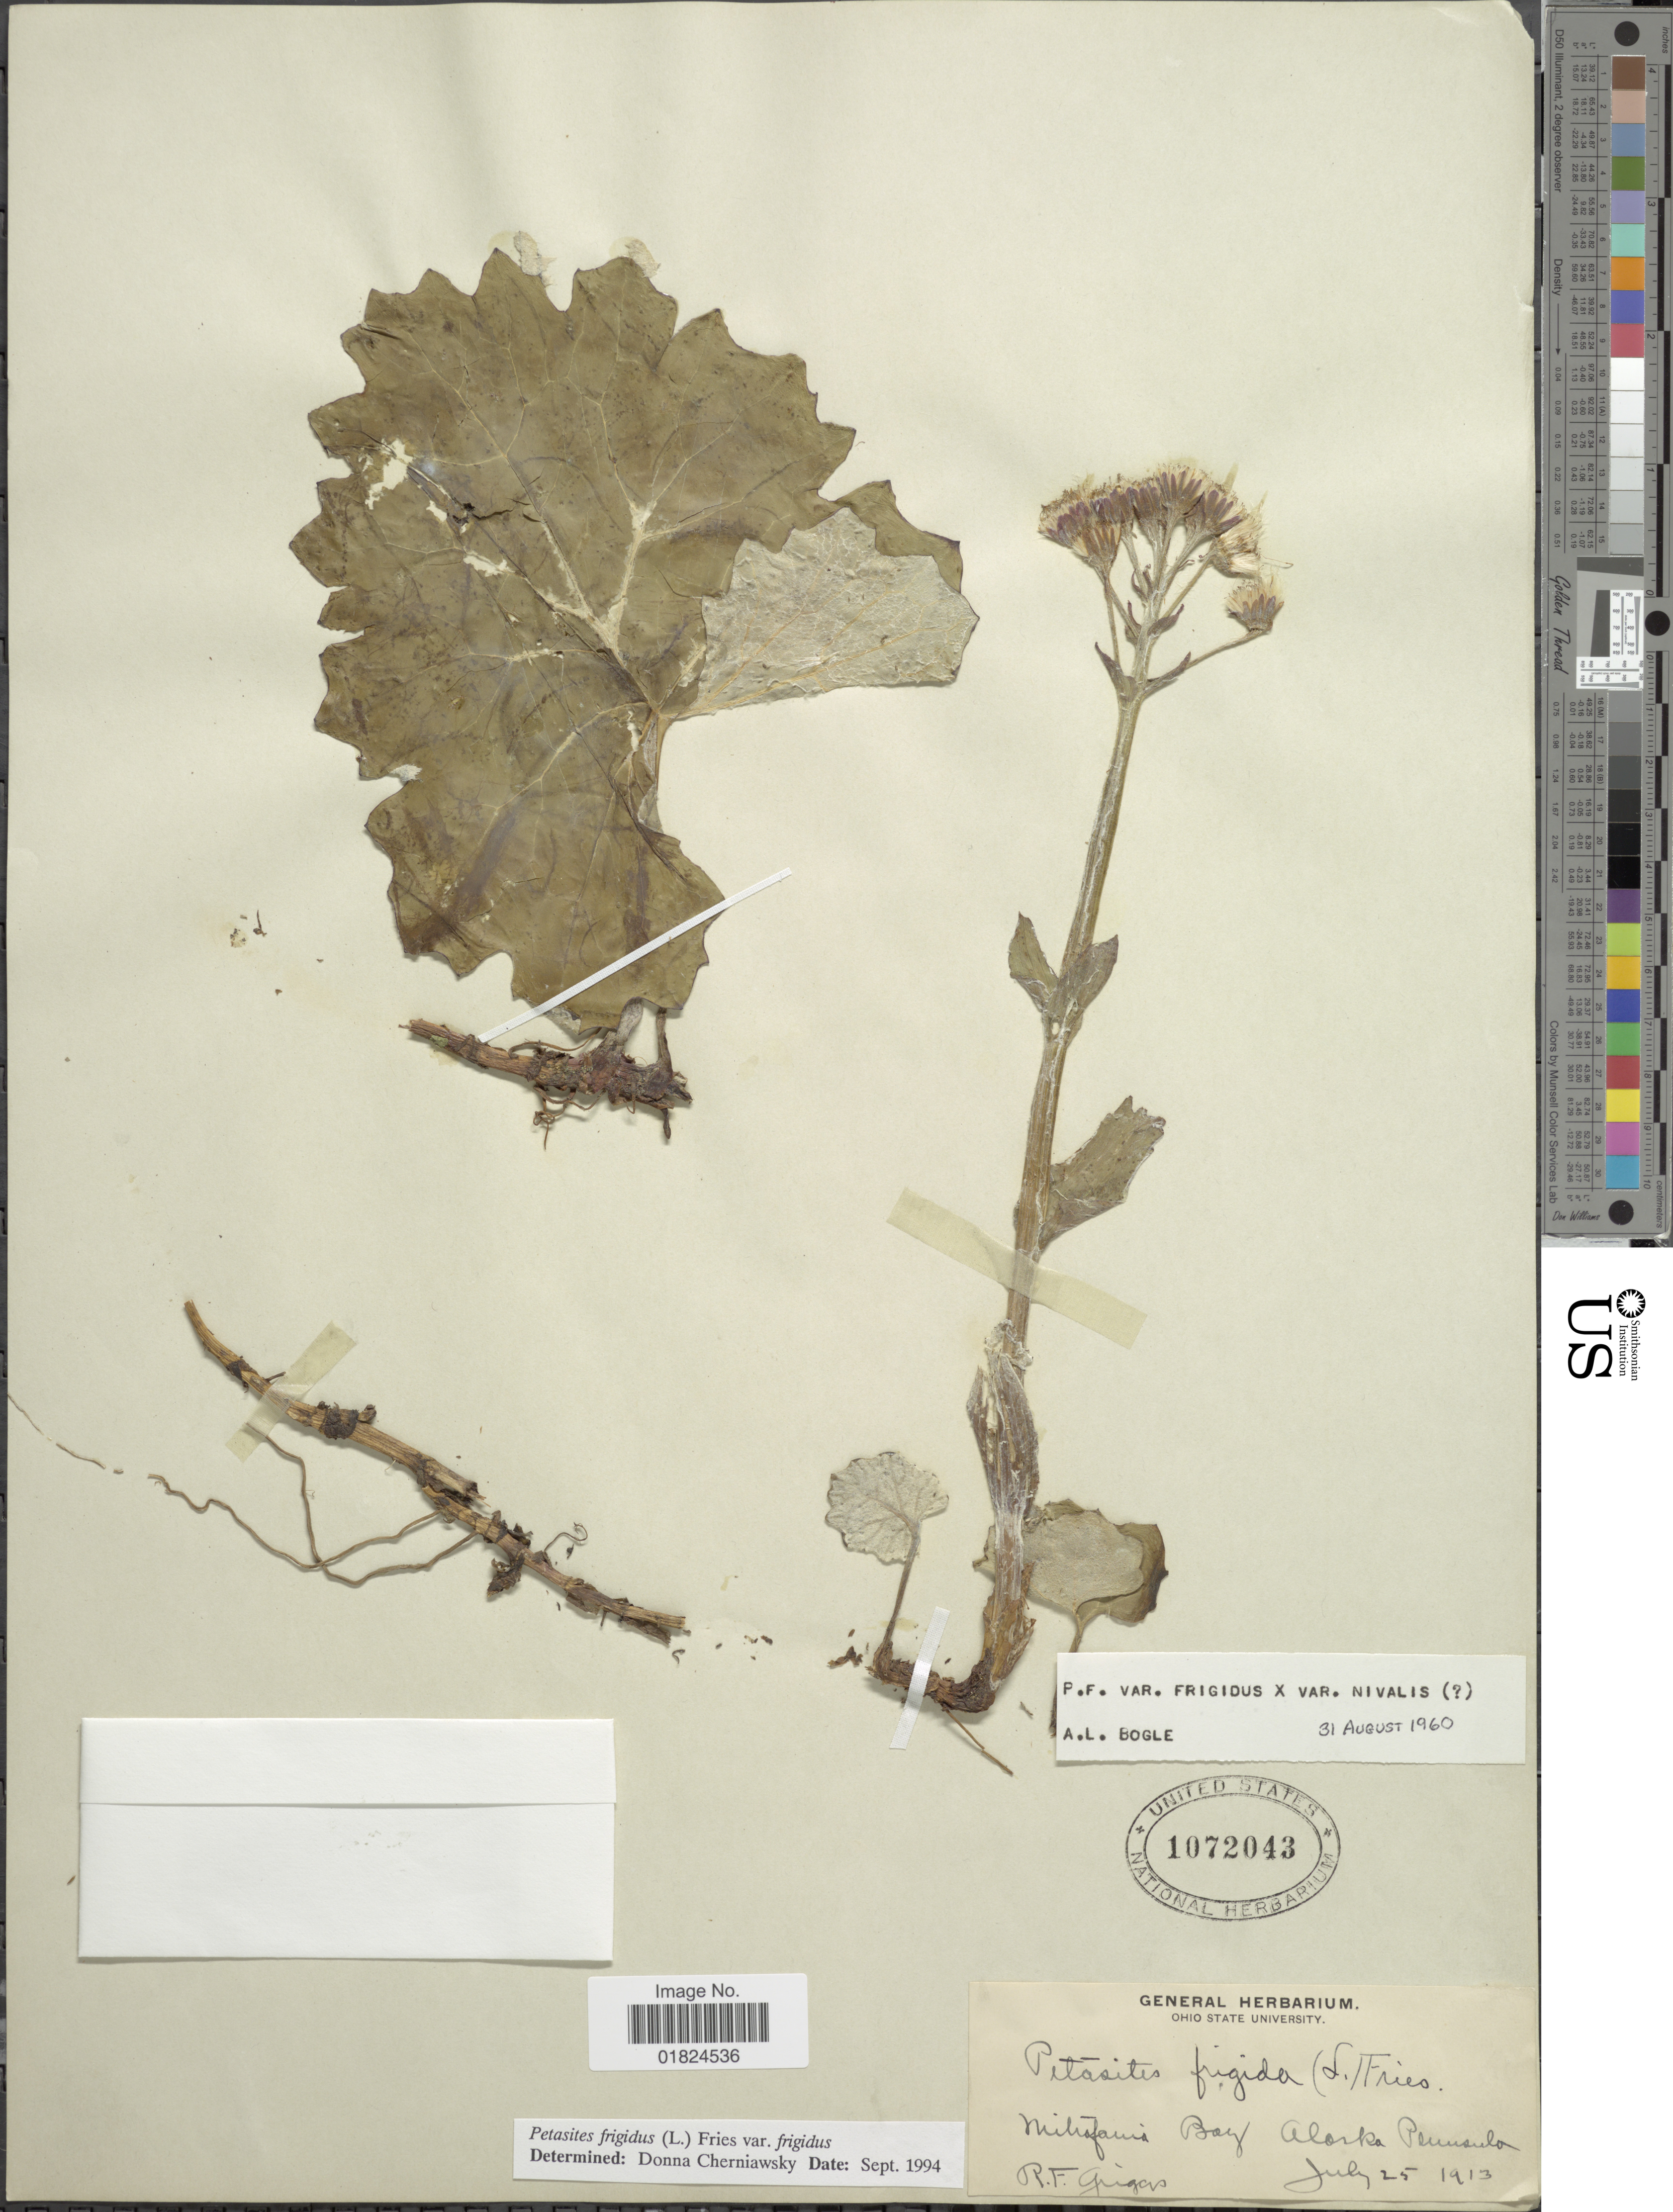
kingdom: Plantae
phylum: Tracheophyta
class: Magnoliopsida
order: Asterales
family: Asteraceae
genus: Petasites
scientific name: Petasites frigidus var. frigidus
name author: (L.) Fr.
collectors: R. F. Griggs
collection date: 1913-07-25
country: United States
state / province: Alaska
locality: Mitisfauia Bay, Alaska Peninsula.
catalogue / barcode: US 1072043